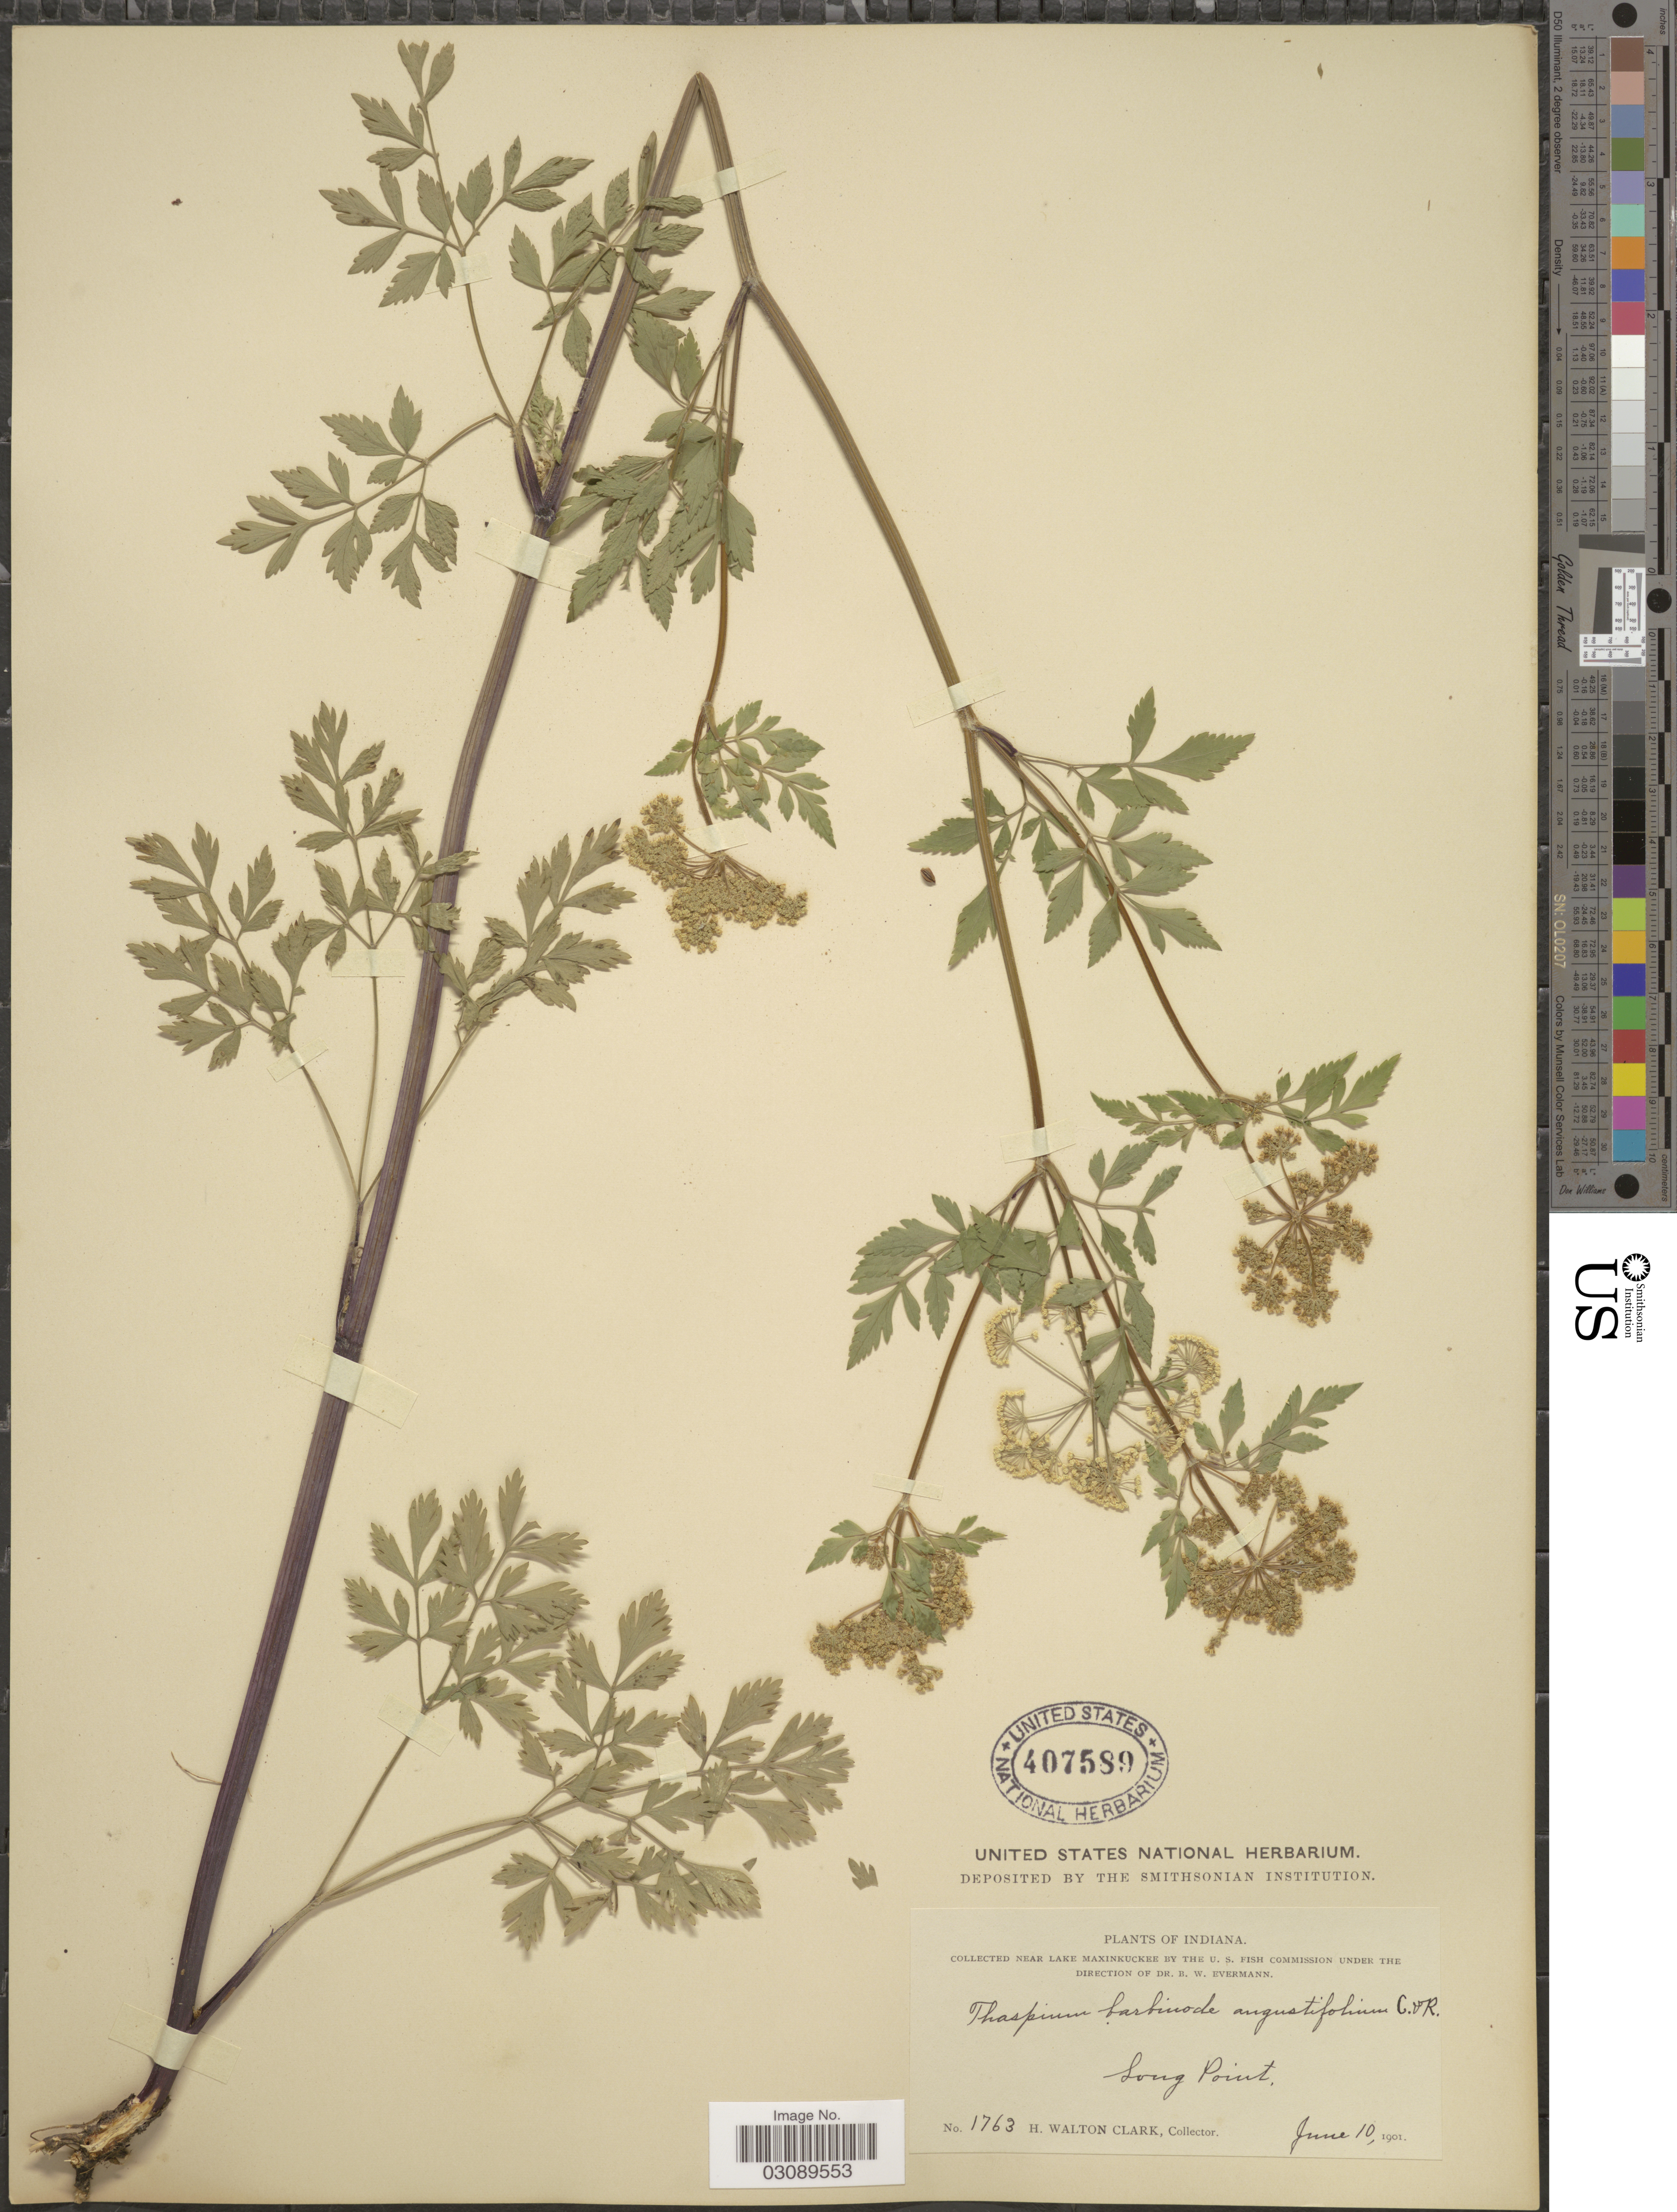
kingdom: Plantae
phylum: Tracheophyta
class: Magnoliopsida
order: Apiales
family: Apiaceae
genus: Thaspium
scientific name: Thaspium barbinode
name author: (Michx.) Nutt.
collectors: H. W. Clark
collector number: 1763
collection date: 1901-06-10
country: United States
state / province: Indiana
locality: Near Lake Maxinkuckee. Long Point.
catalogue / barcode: US 407589